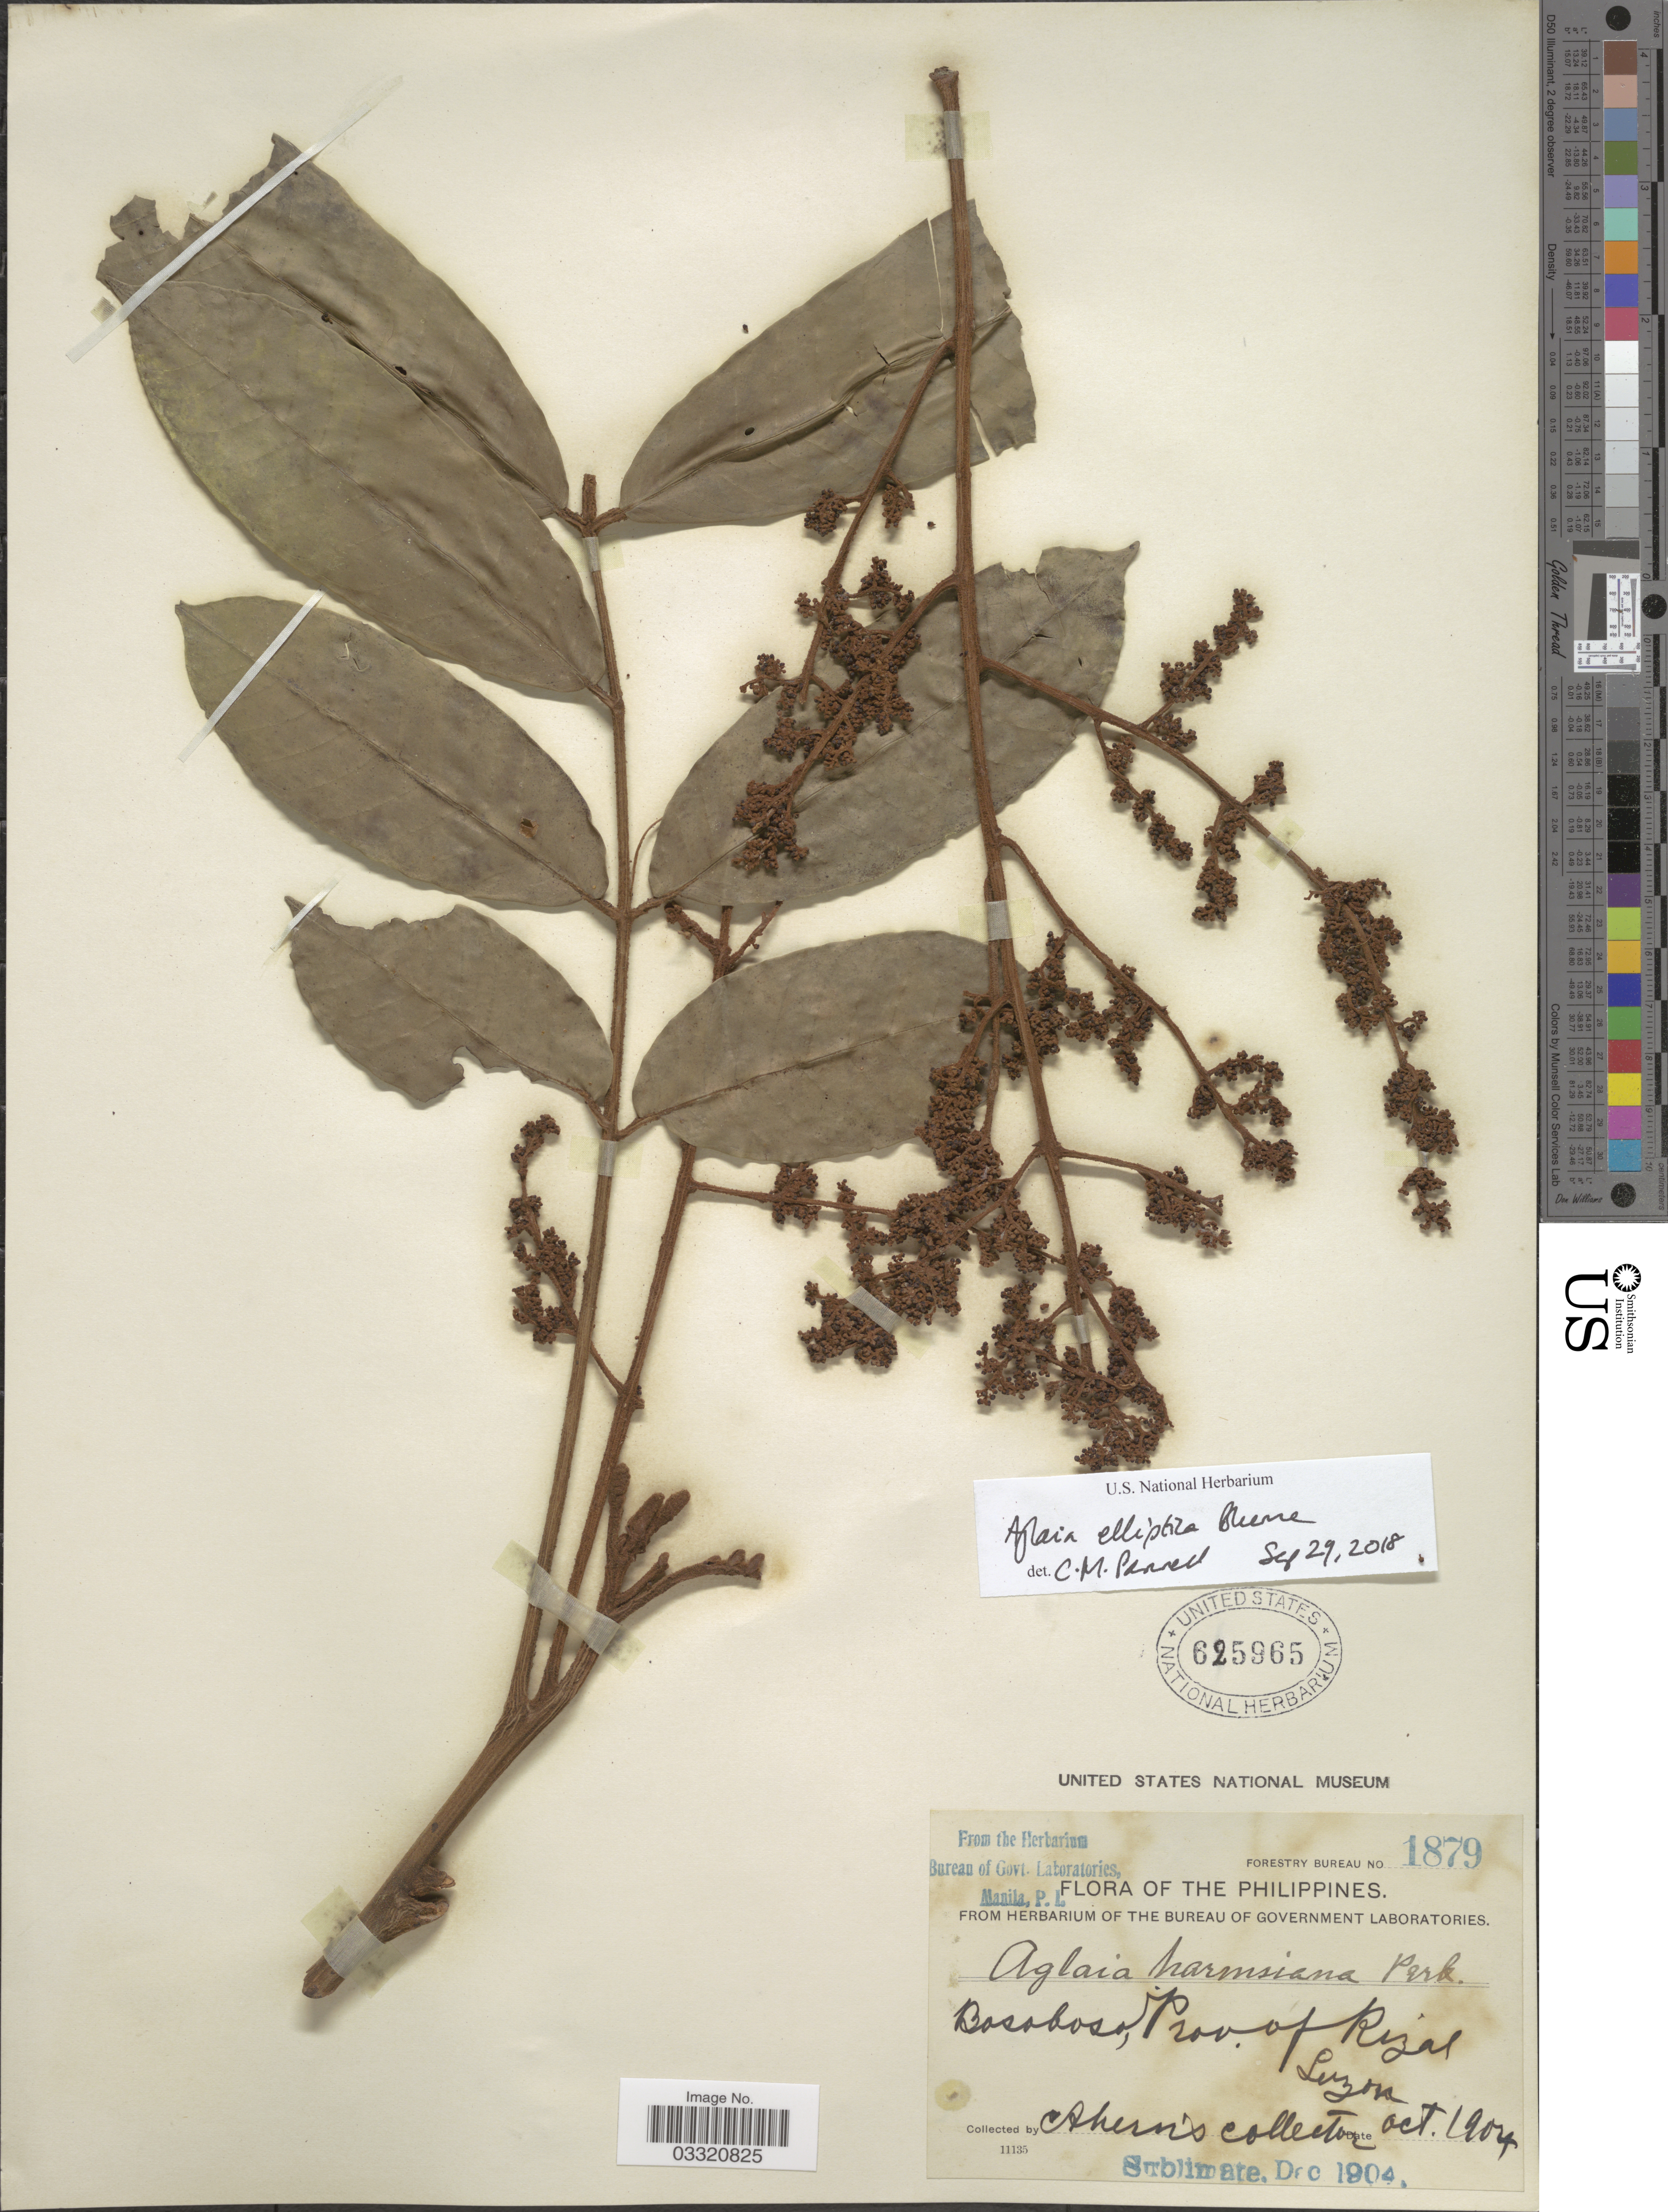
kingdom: Plantae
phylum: Tracheophyta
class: Magnoliopsida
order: Sapindales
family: Meliaceae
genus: Aglaia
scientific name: Aglaia elliptica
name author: Blume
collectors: Ahern's collector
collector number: Forestry Bureau 1879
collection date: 1904-10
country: Philippines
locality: Bosoboso, Prov. of Rizal, Luzon.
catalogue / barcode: US 625965